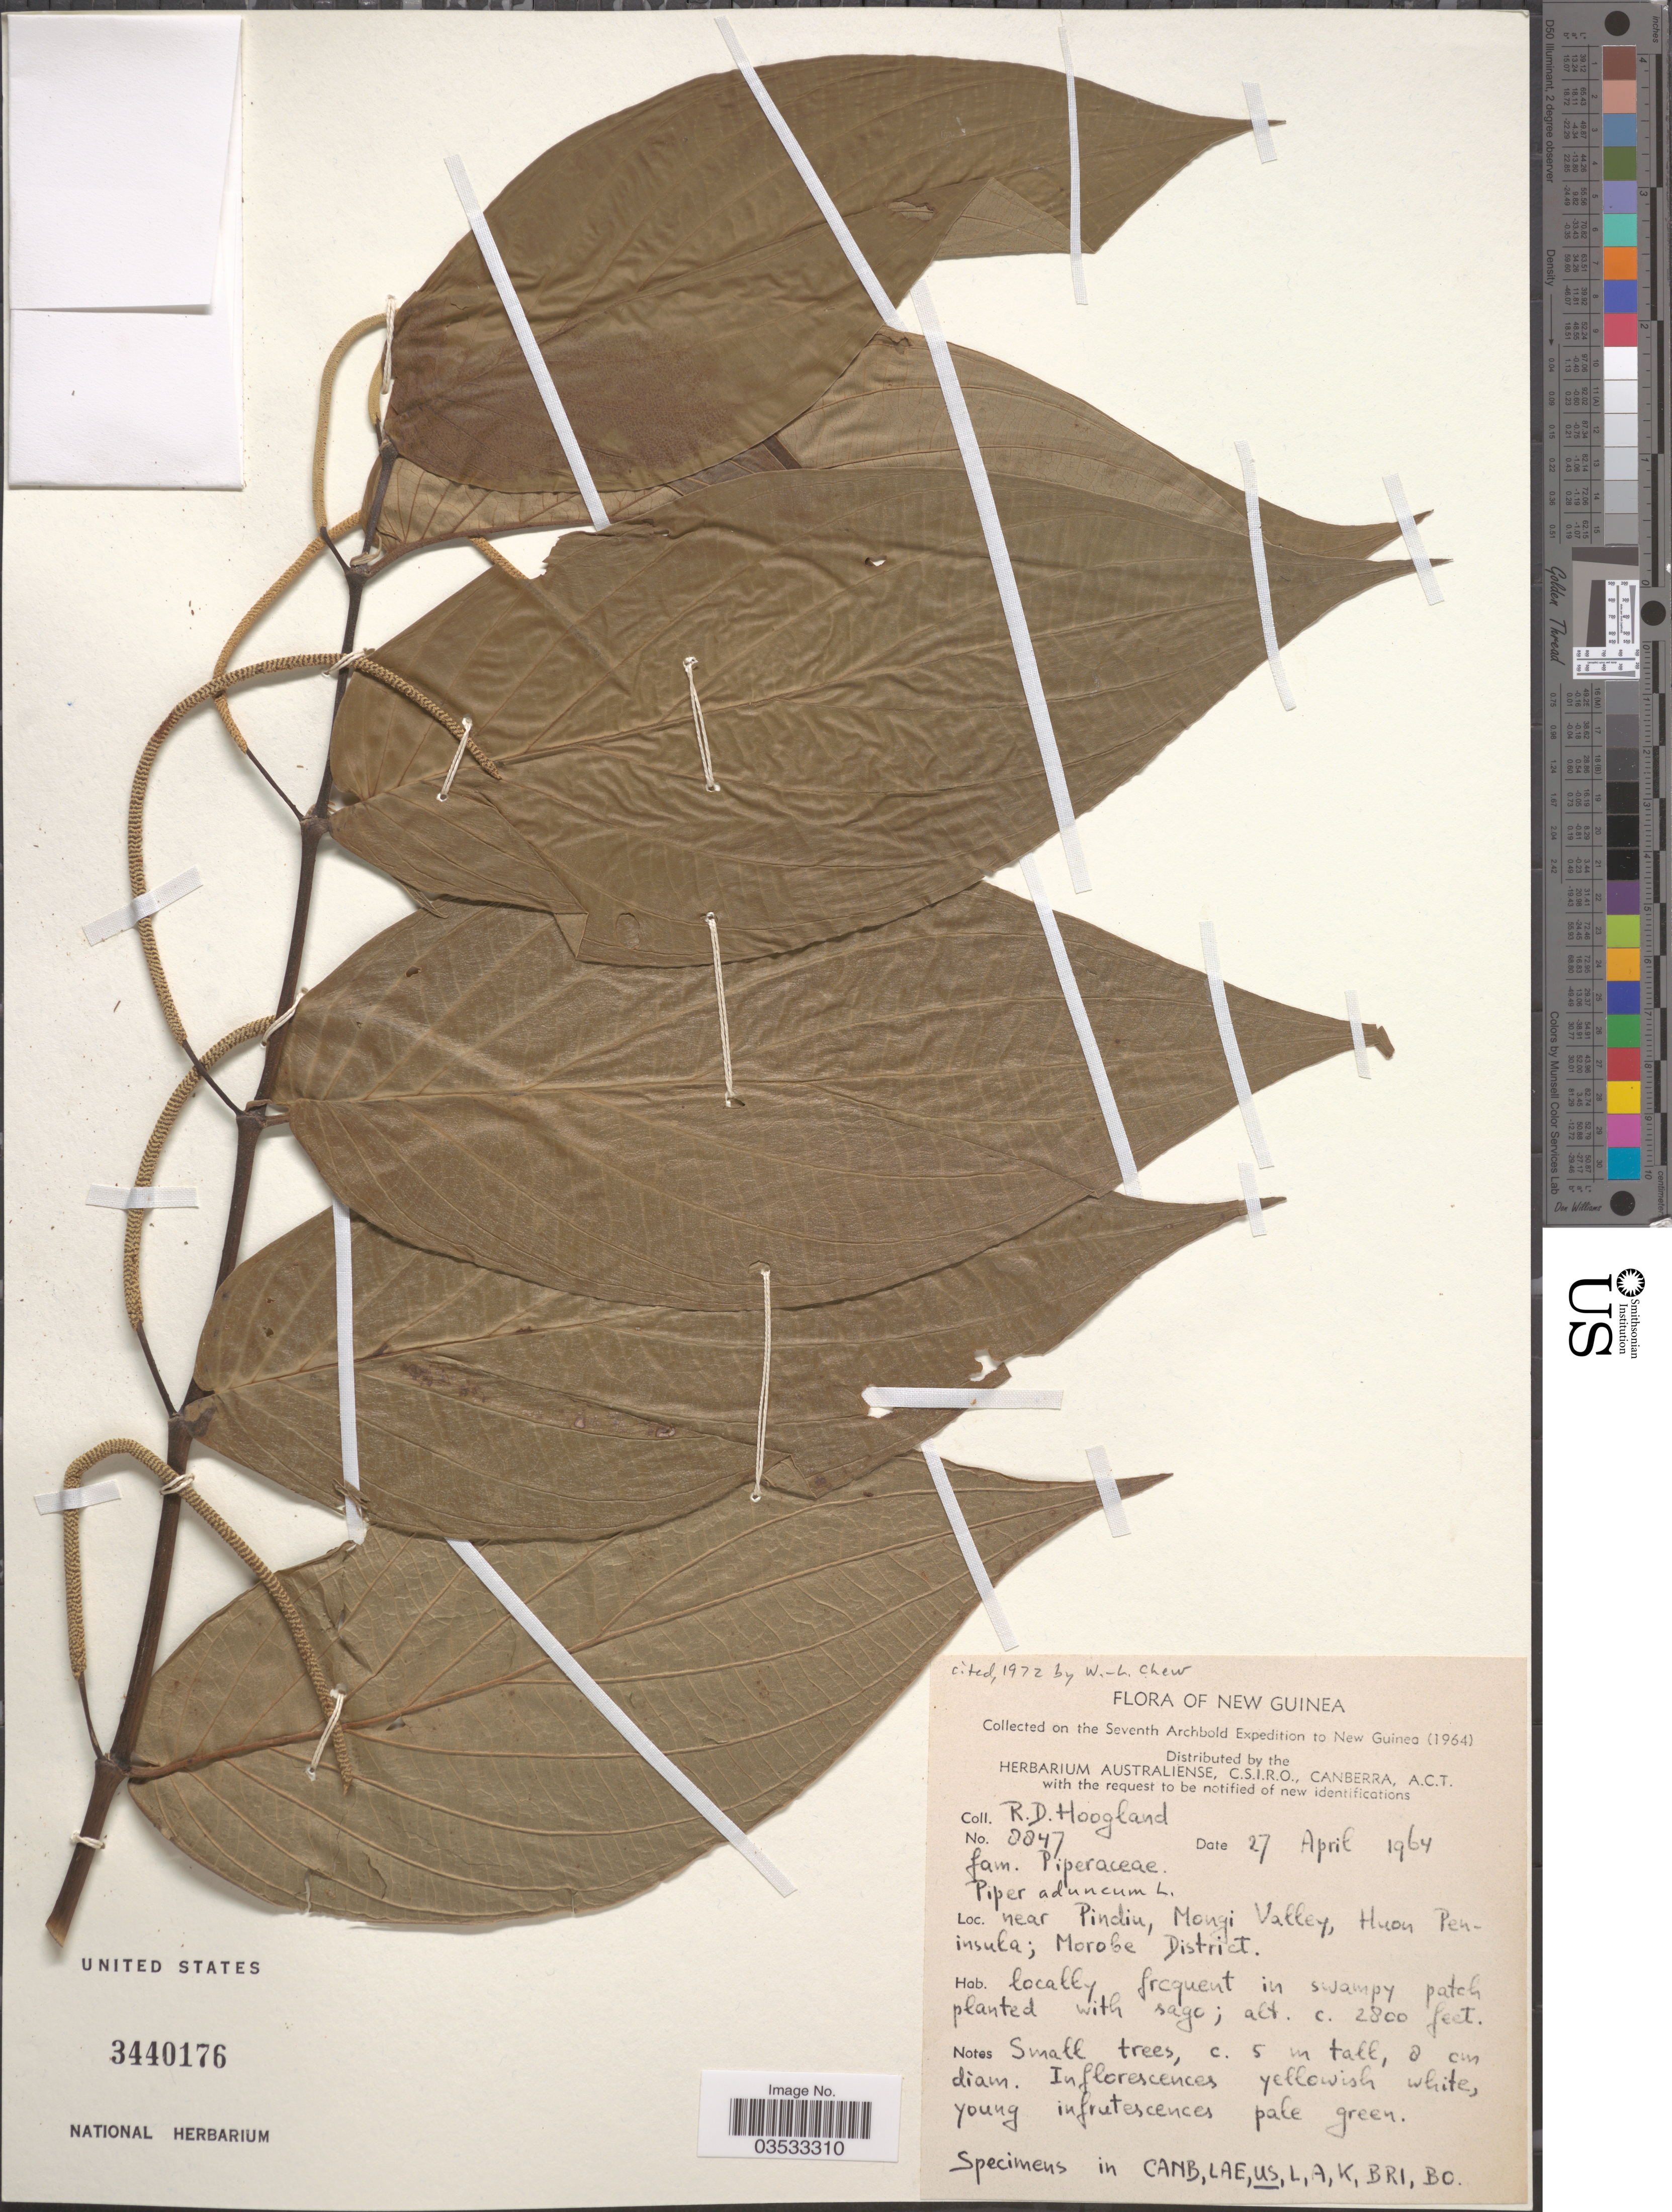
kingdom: Plantae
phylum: Tracheophyta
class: Magnoliopsida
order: Piperales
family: Piperaceae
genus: Piper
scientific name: Piper aduncum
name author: L.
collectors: R. D. Hoogland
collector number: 8847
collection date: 1964-04-27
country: Papua New Guinea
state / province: Morobe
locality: New Guinea. Near Pindiu, Mongi Valley, Huon Peninsula; Morober District.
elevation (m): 853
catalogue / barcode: US 3440176